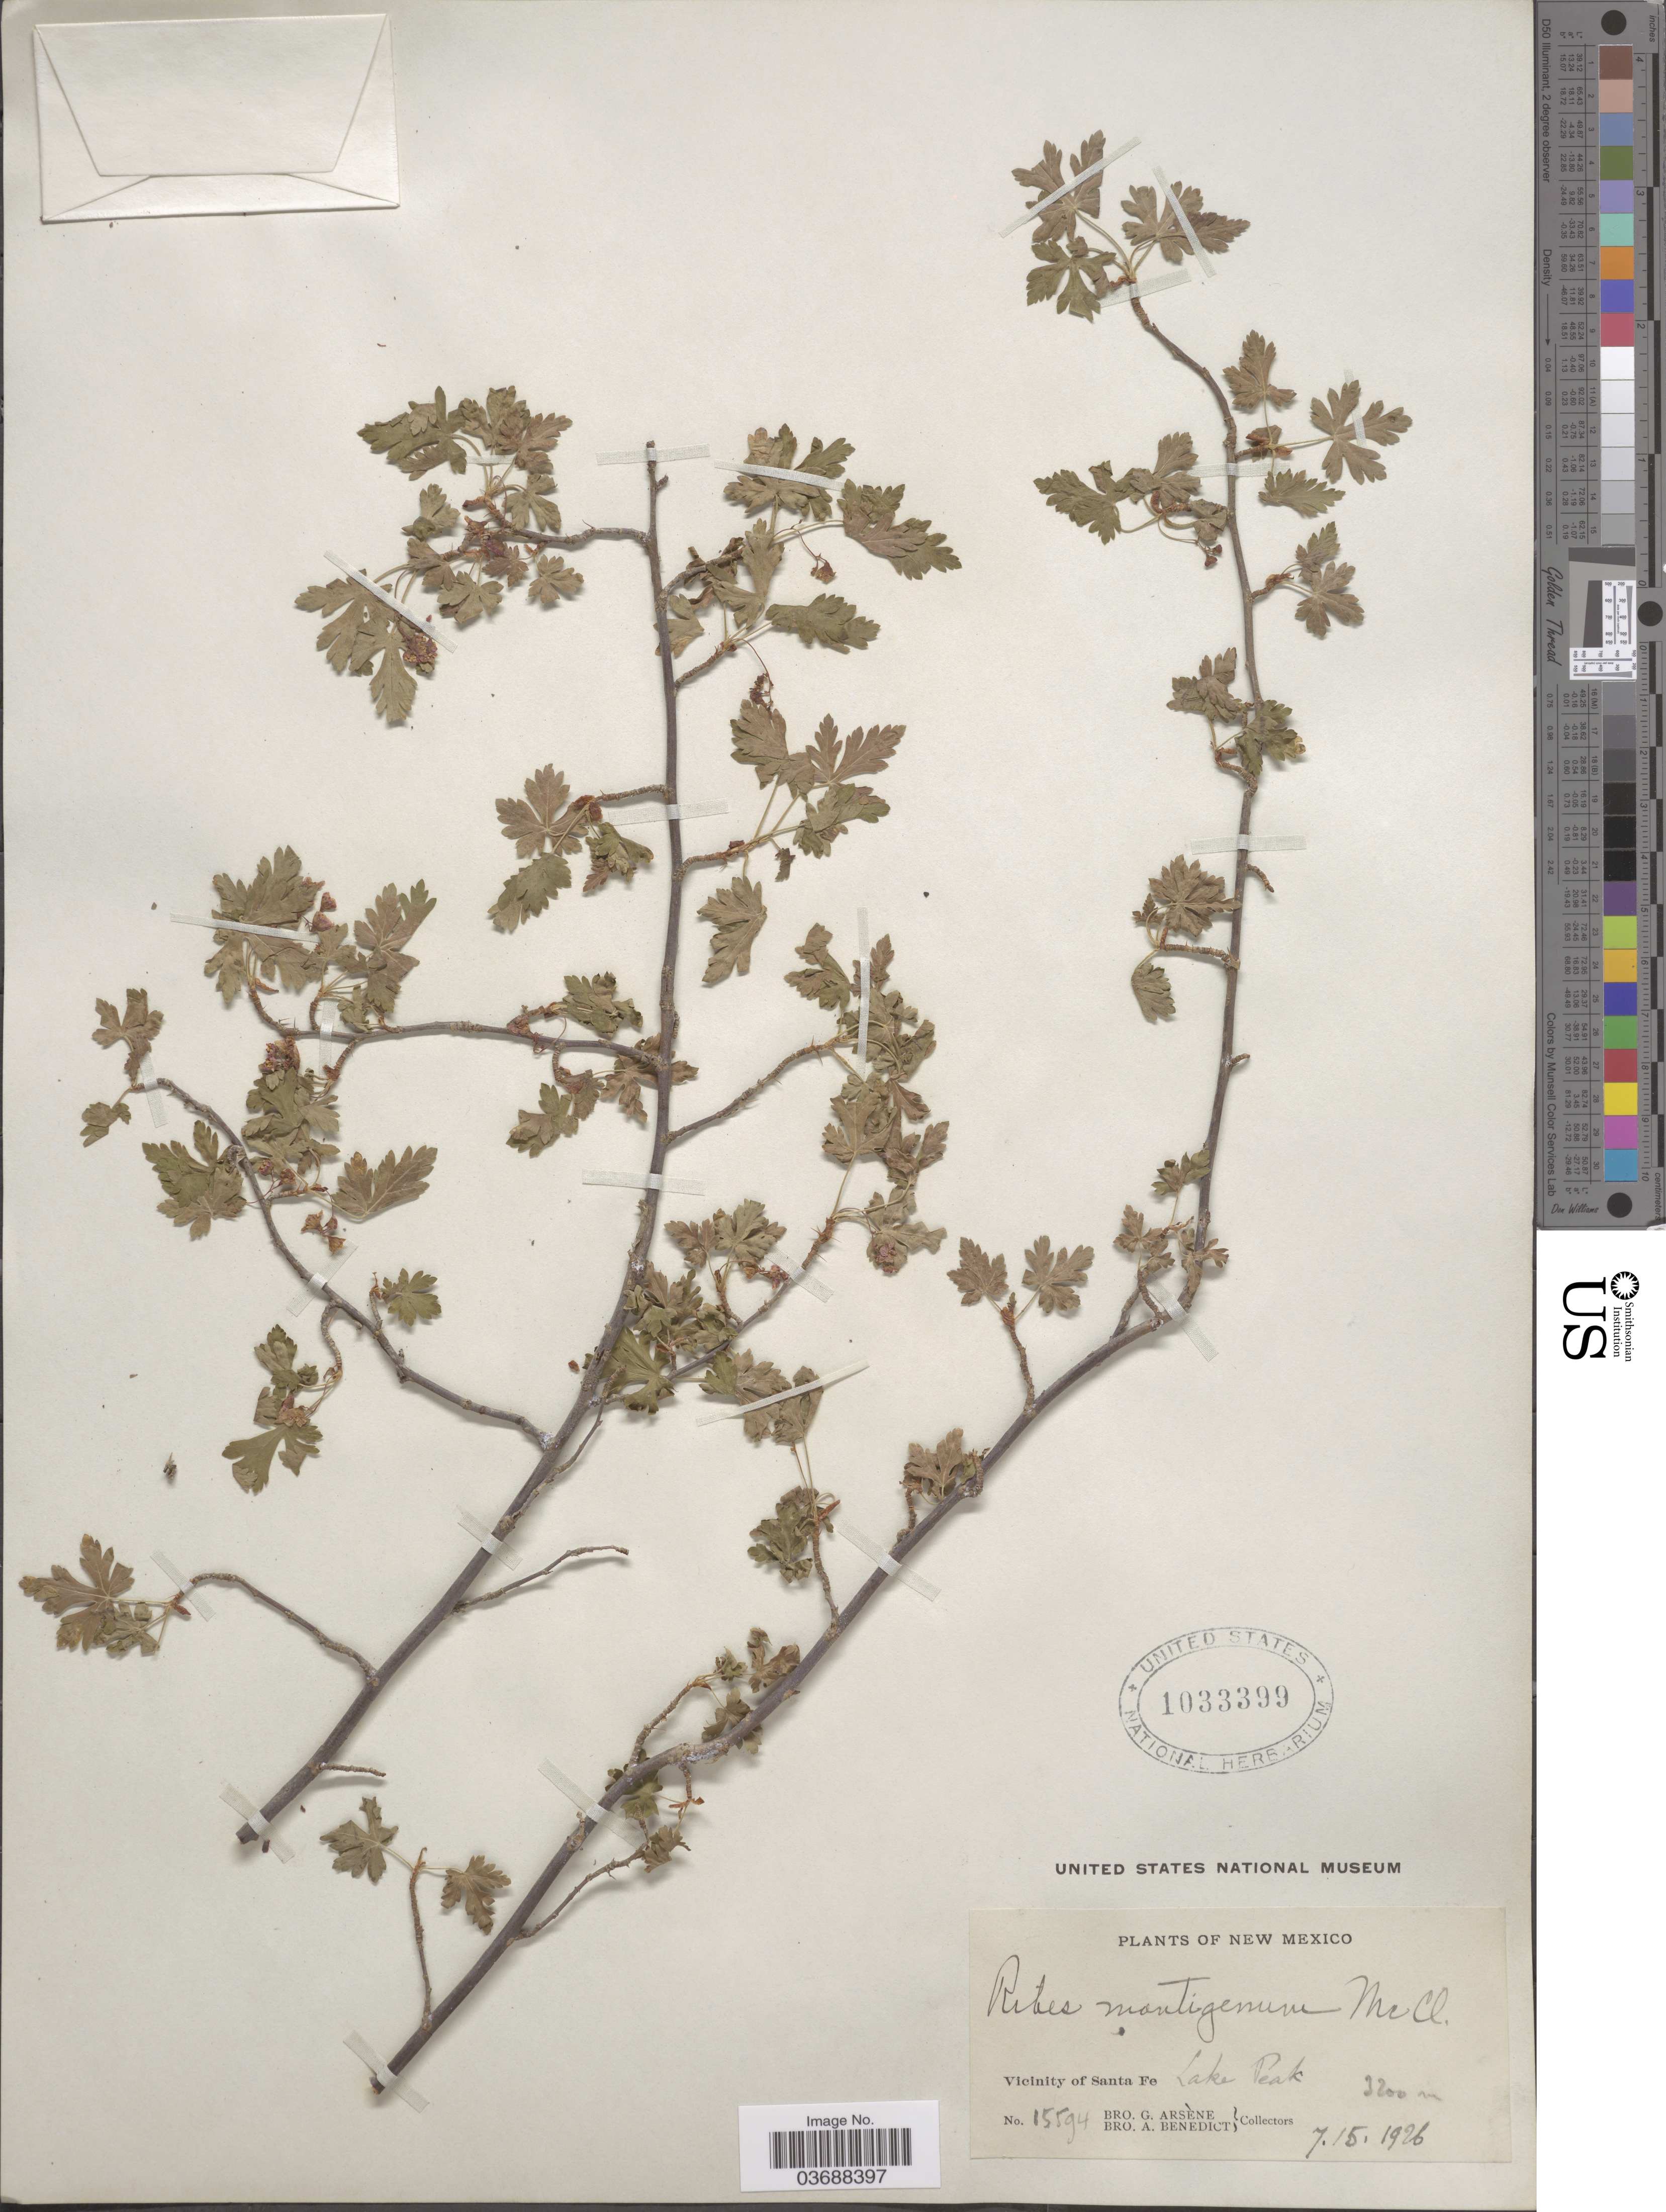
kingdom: Plantae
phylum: Tracheophyta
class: Magnoliopsida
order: Saxifragales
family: Grossulariaceae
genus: Ribes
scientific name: Ribes montigenum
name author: McClatchie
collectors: Bro. G. Arsène & Bro. A. Benedict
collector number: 15594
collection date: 1926-07-15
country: United States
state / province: New Mexico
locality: Vicinity of Santa Fe. Lake Peak.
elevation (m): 3200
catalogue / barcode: US 1033399